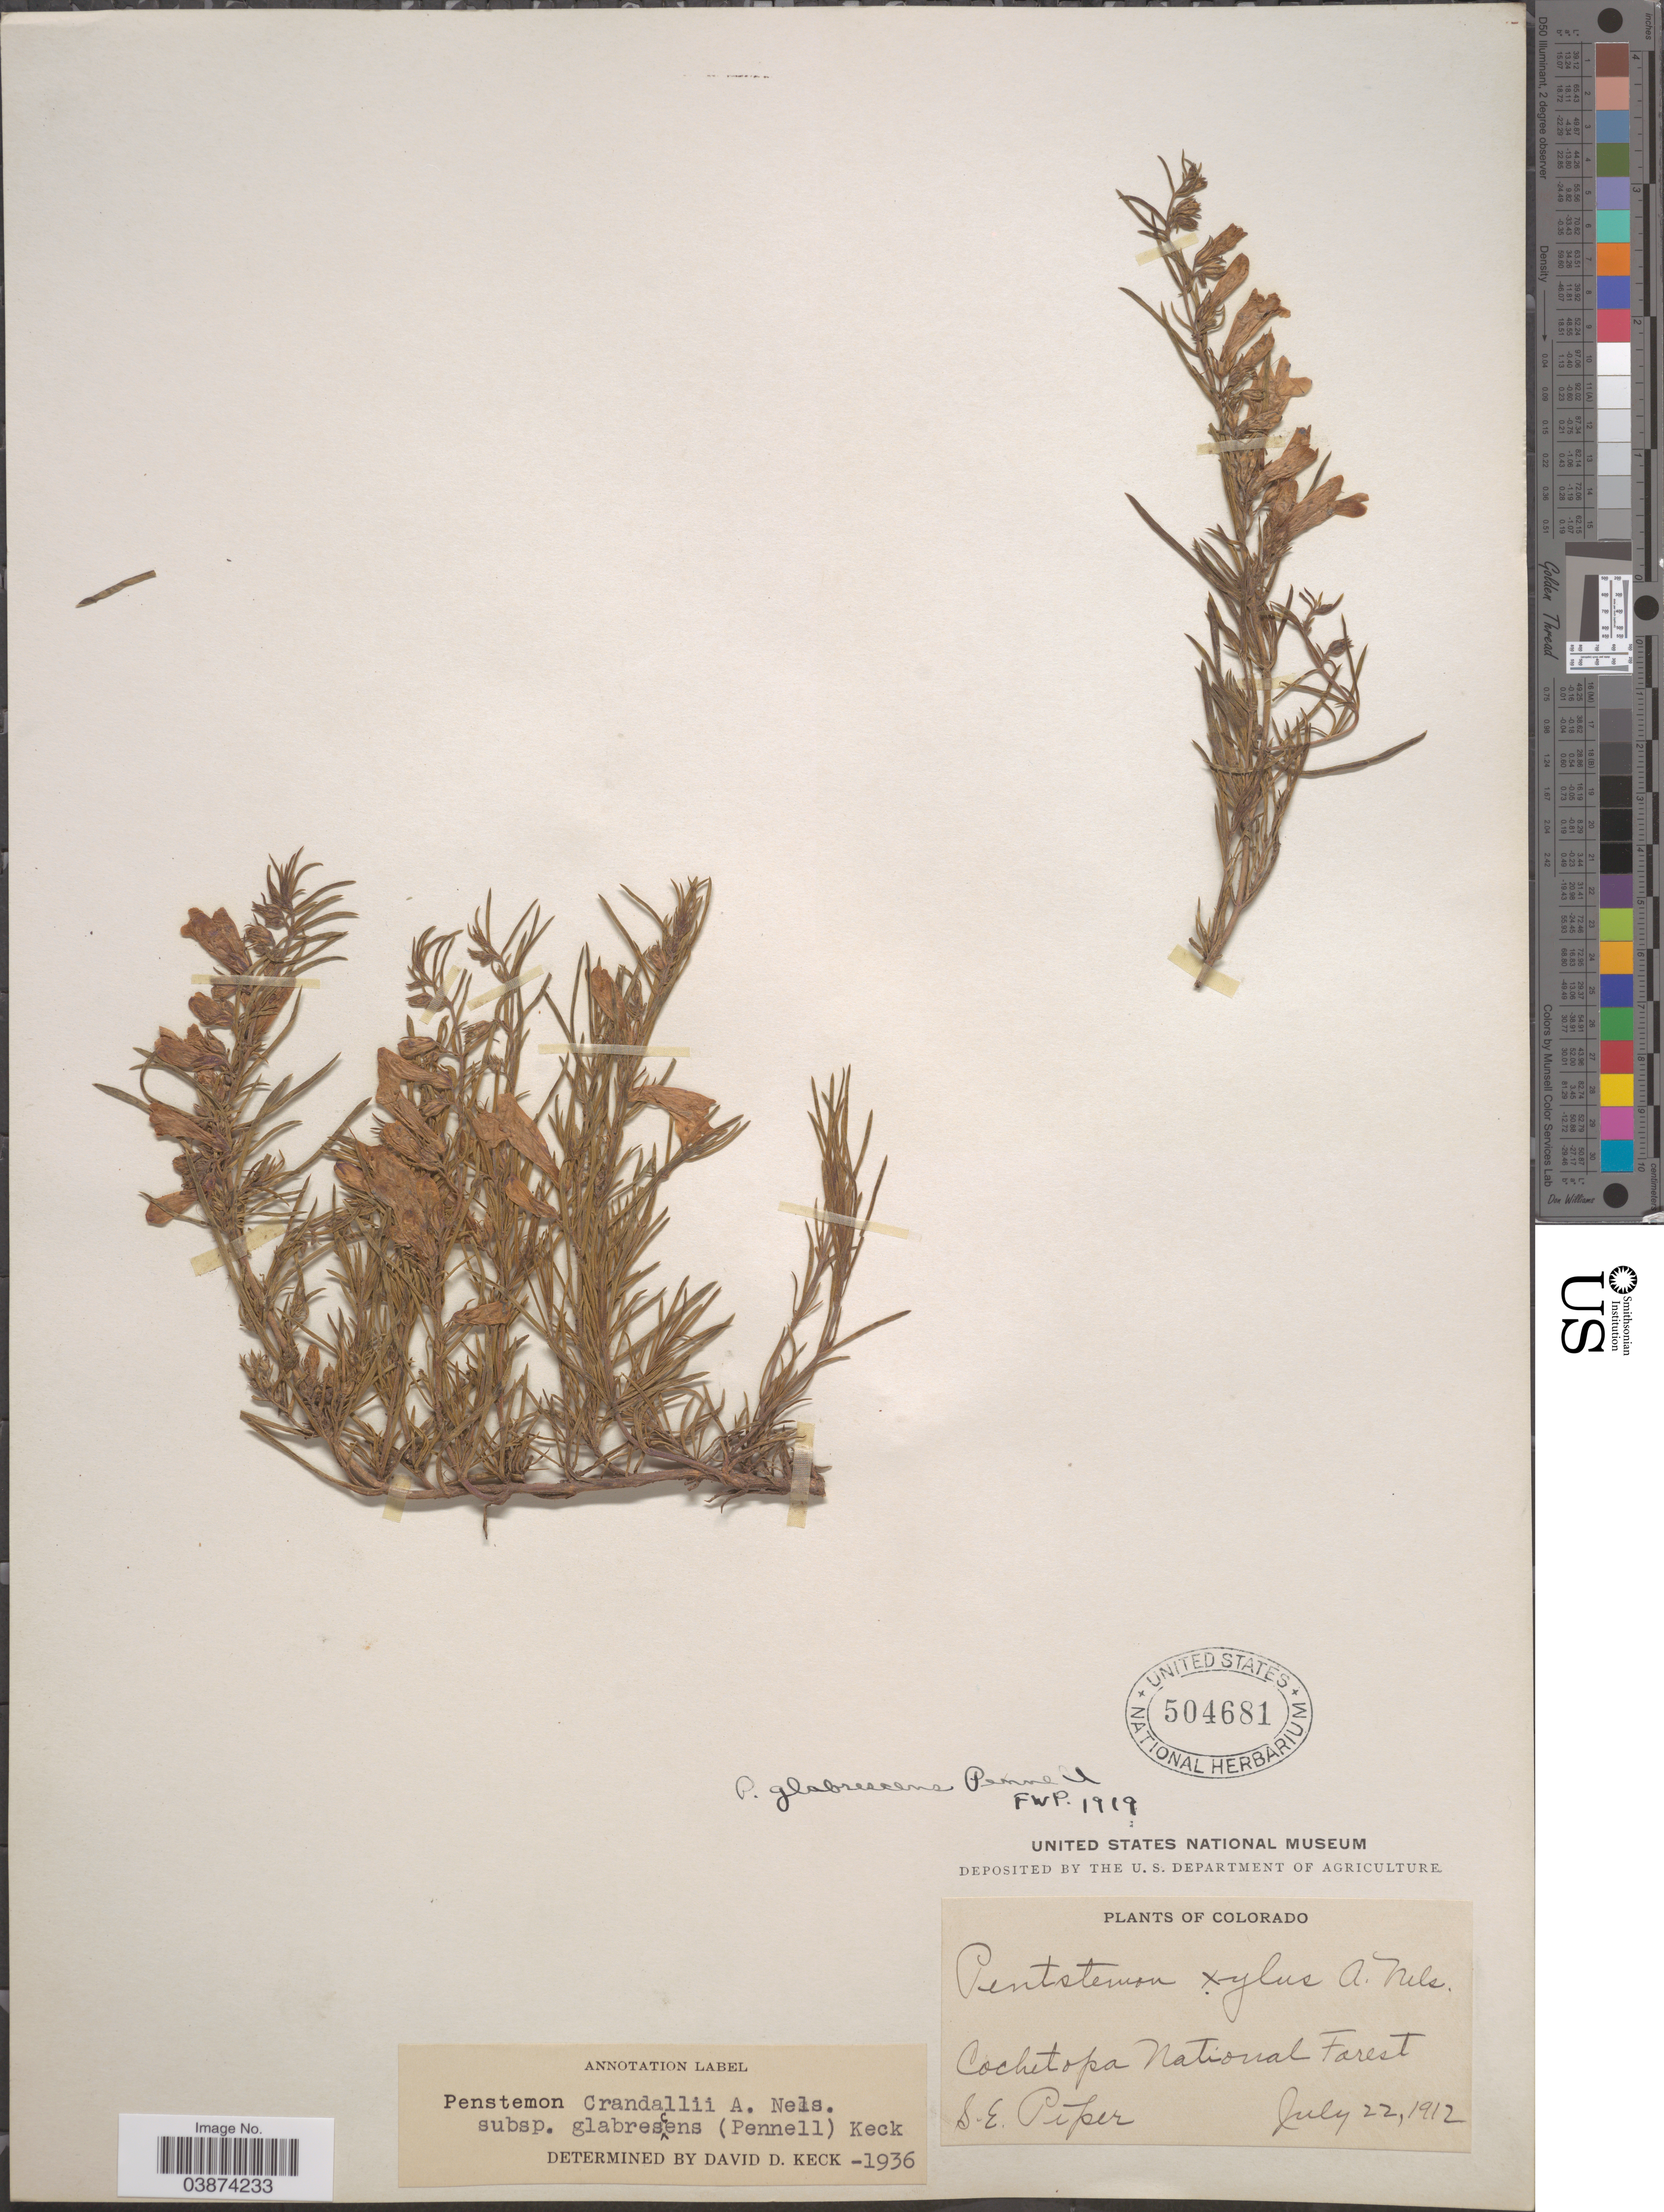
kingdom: Plantae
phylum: Tracheophyta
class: Magnoliopsida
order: Lamiales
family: Plantaginaceae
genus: Penstemon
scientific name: Penstemon crandallii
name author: A. Nelson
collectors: S. Piper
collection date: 1912-07-22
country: United States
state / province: Colorado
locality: Cochetopa National Forest.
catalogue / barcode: US 504681